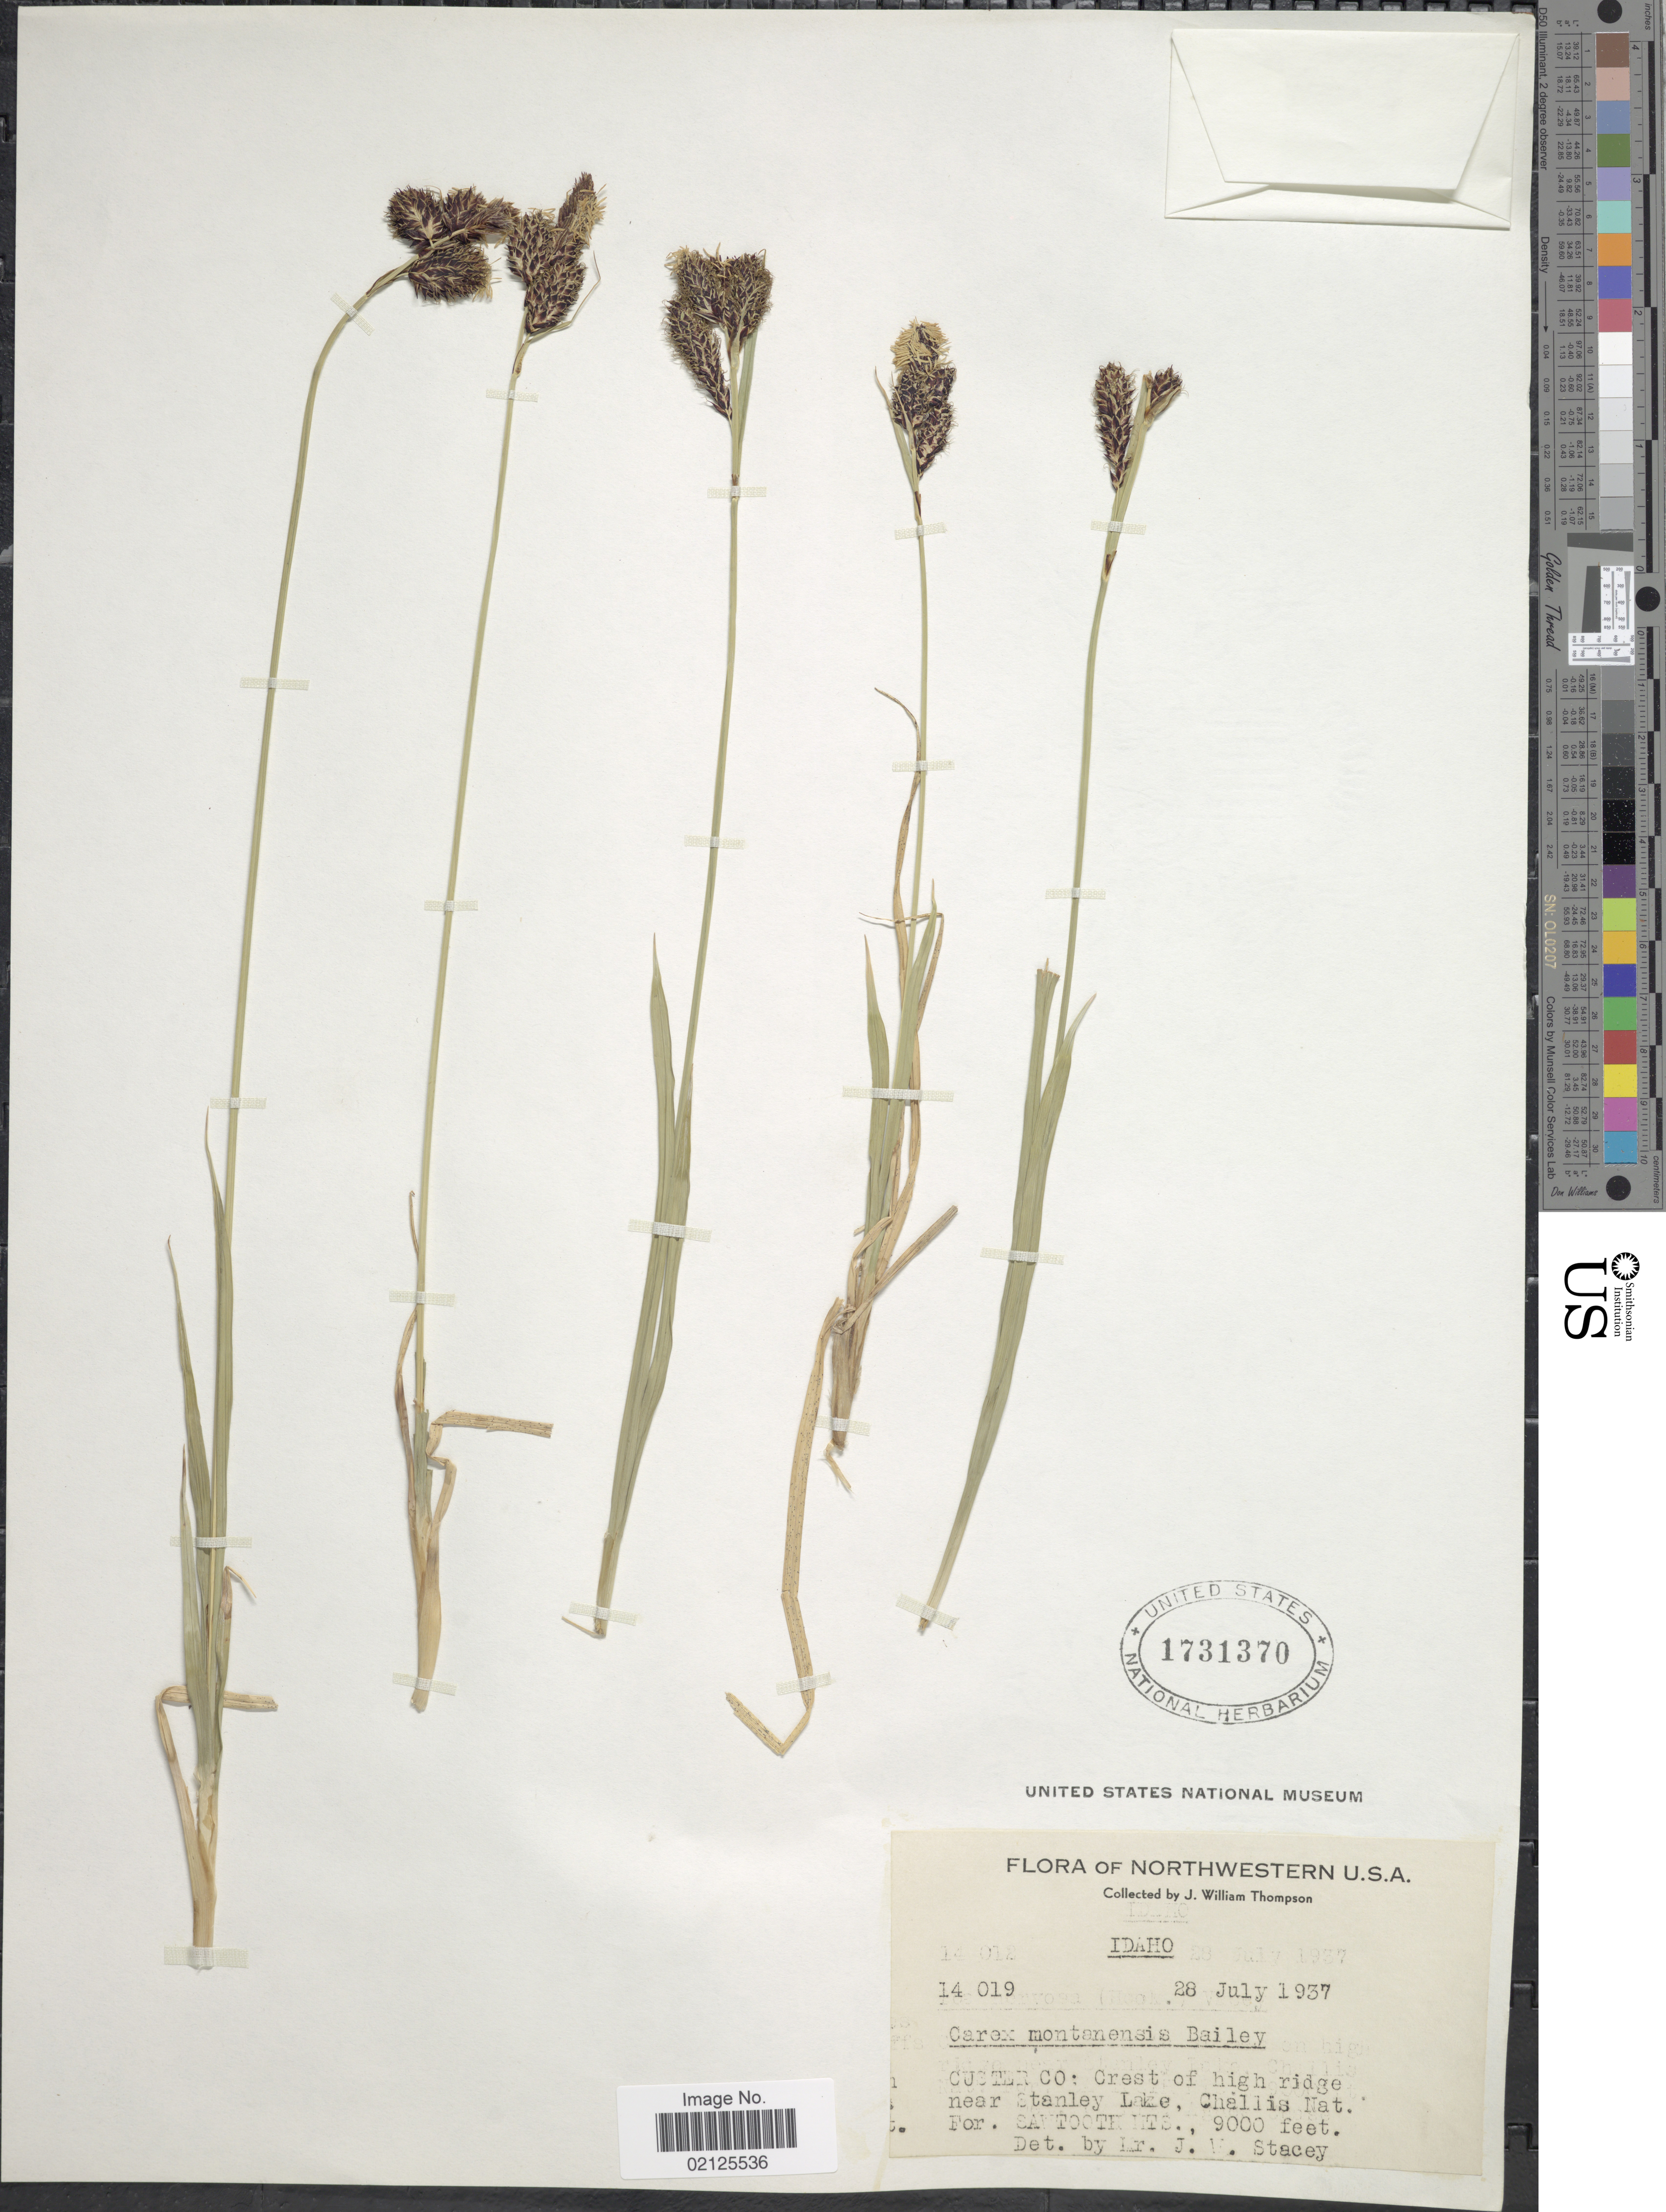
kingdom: Plantae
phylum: Tracheophyta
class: Liliopsida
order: Poales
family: Cyperaceae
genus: Carex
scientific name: Carex podocarpa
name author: R. Br.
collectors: J. W. Thompson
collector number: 14019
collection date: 1937-07-28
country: United States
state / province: Idaho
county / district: Custer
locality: Crest of high ridge near Stanley Lake, Challis Nat. For. Sawtooth Mts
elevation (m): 2743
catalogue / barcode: US 1731370